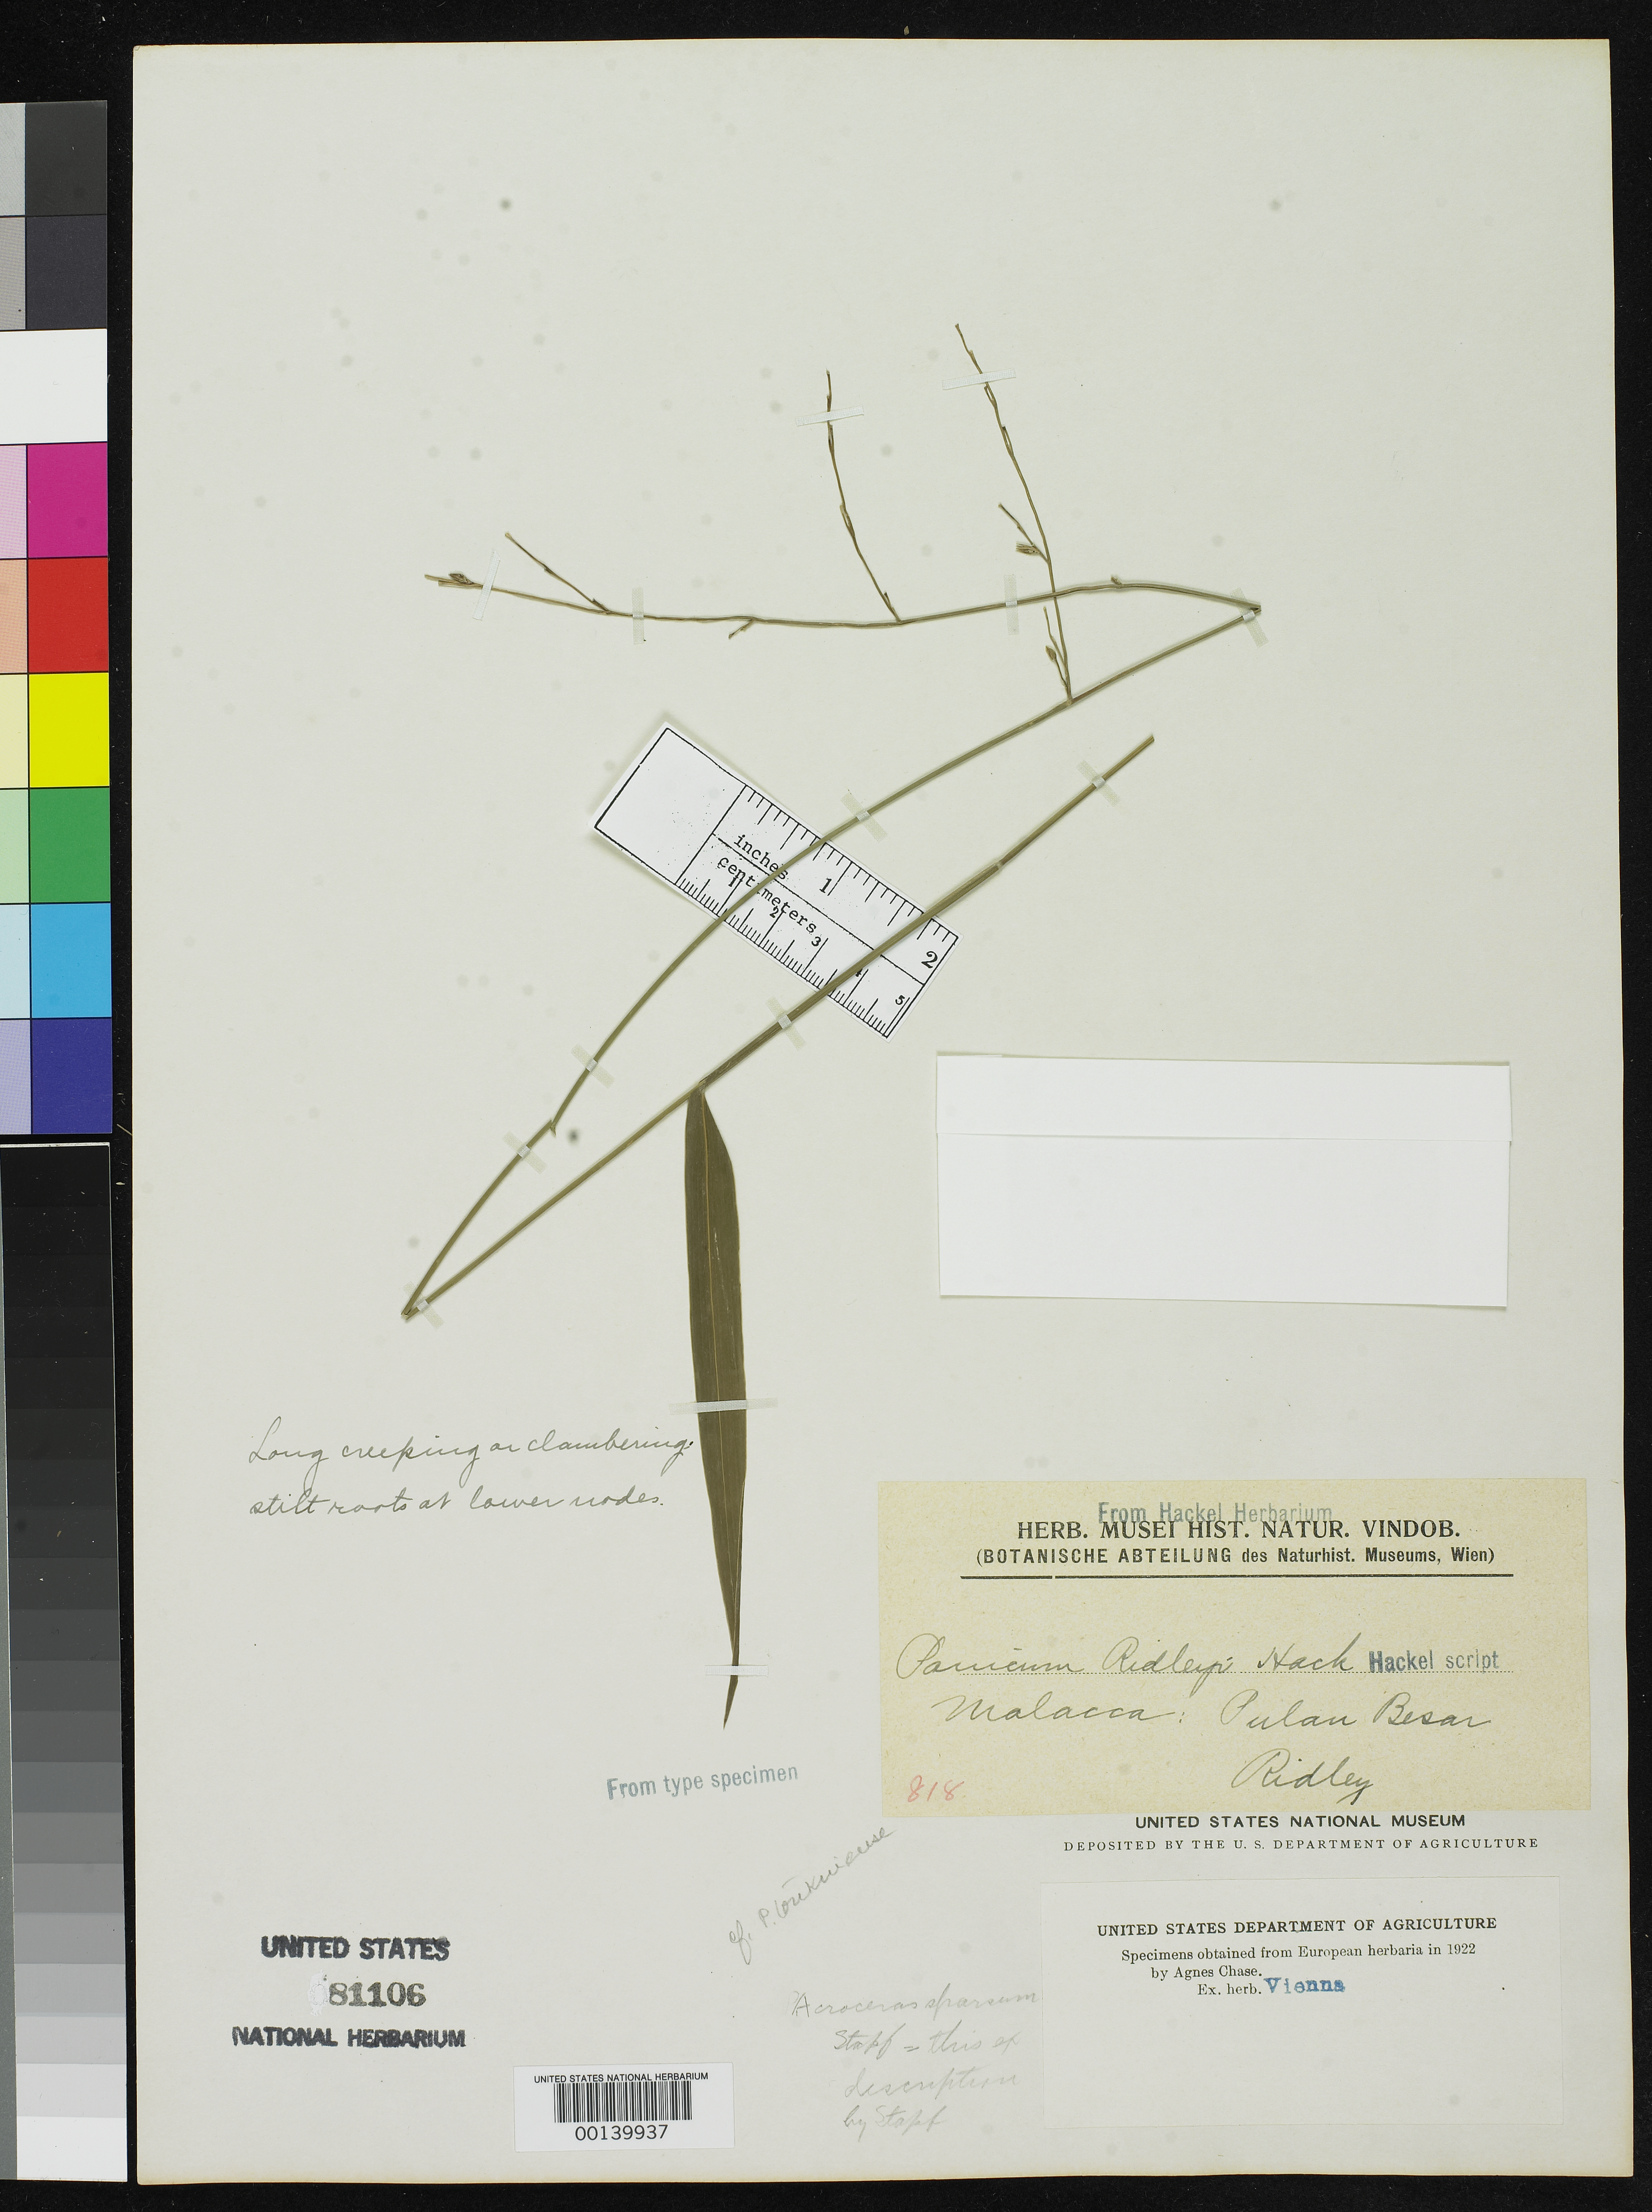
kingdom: Plantae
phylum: Tracheophyta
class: Liliopsida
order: Poales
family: Poaceae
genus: Panicum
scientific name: Panicum ridleyi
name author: Hack.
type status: Type Fragment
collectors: H. N. Ridley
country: Malaysia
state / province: Melaka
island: Pulau Besar Island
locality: Pulau Besar, an island 7 mi. off of the coast from Malacca [Malay Peninsula]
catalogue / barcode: US 81106